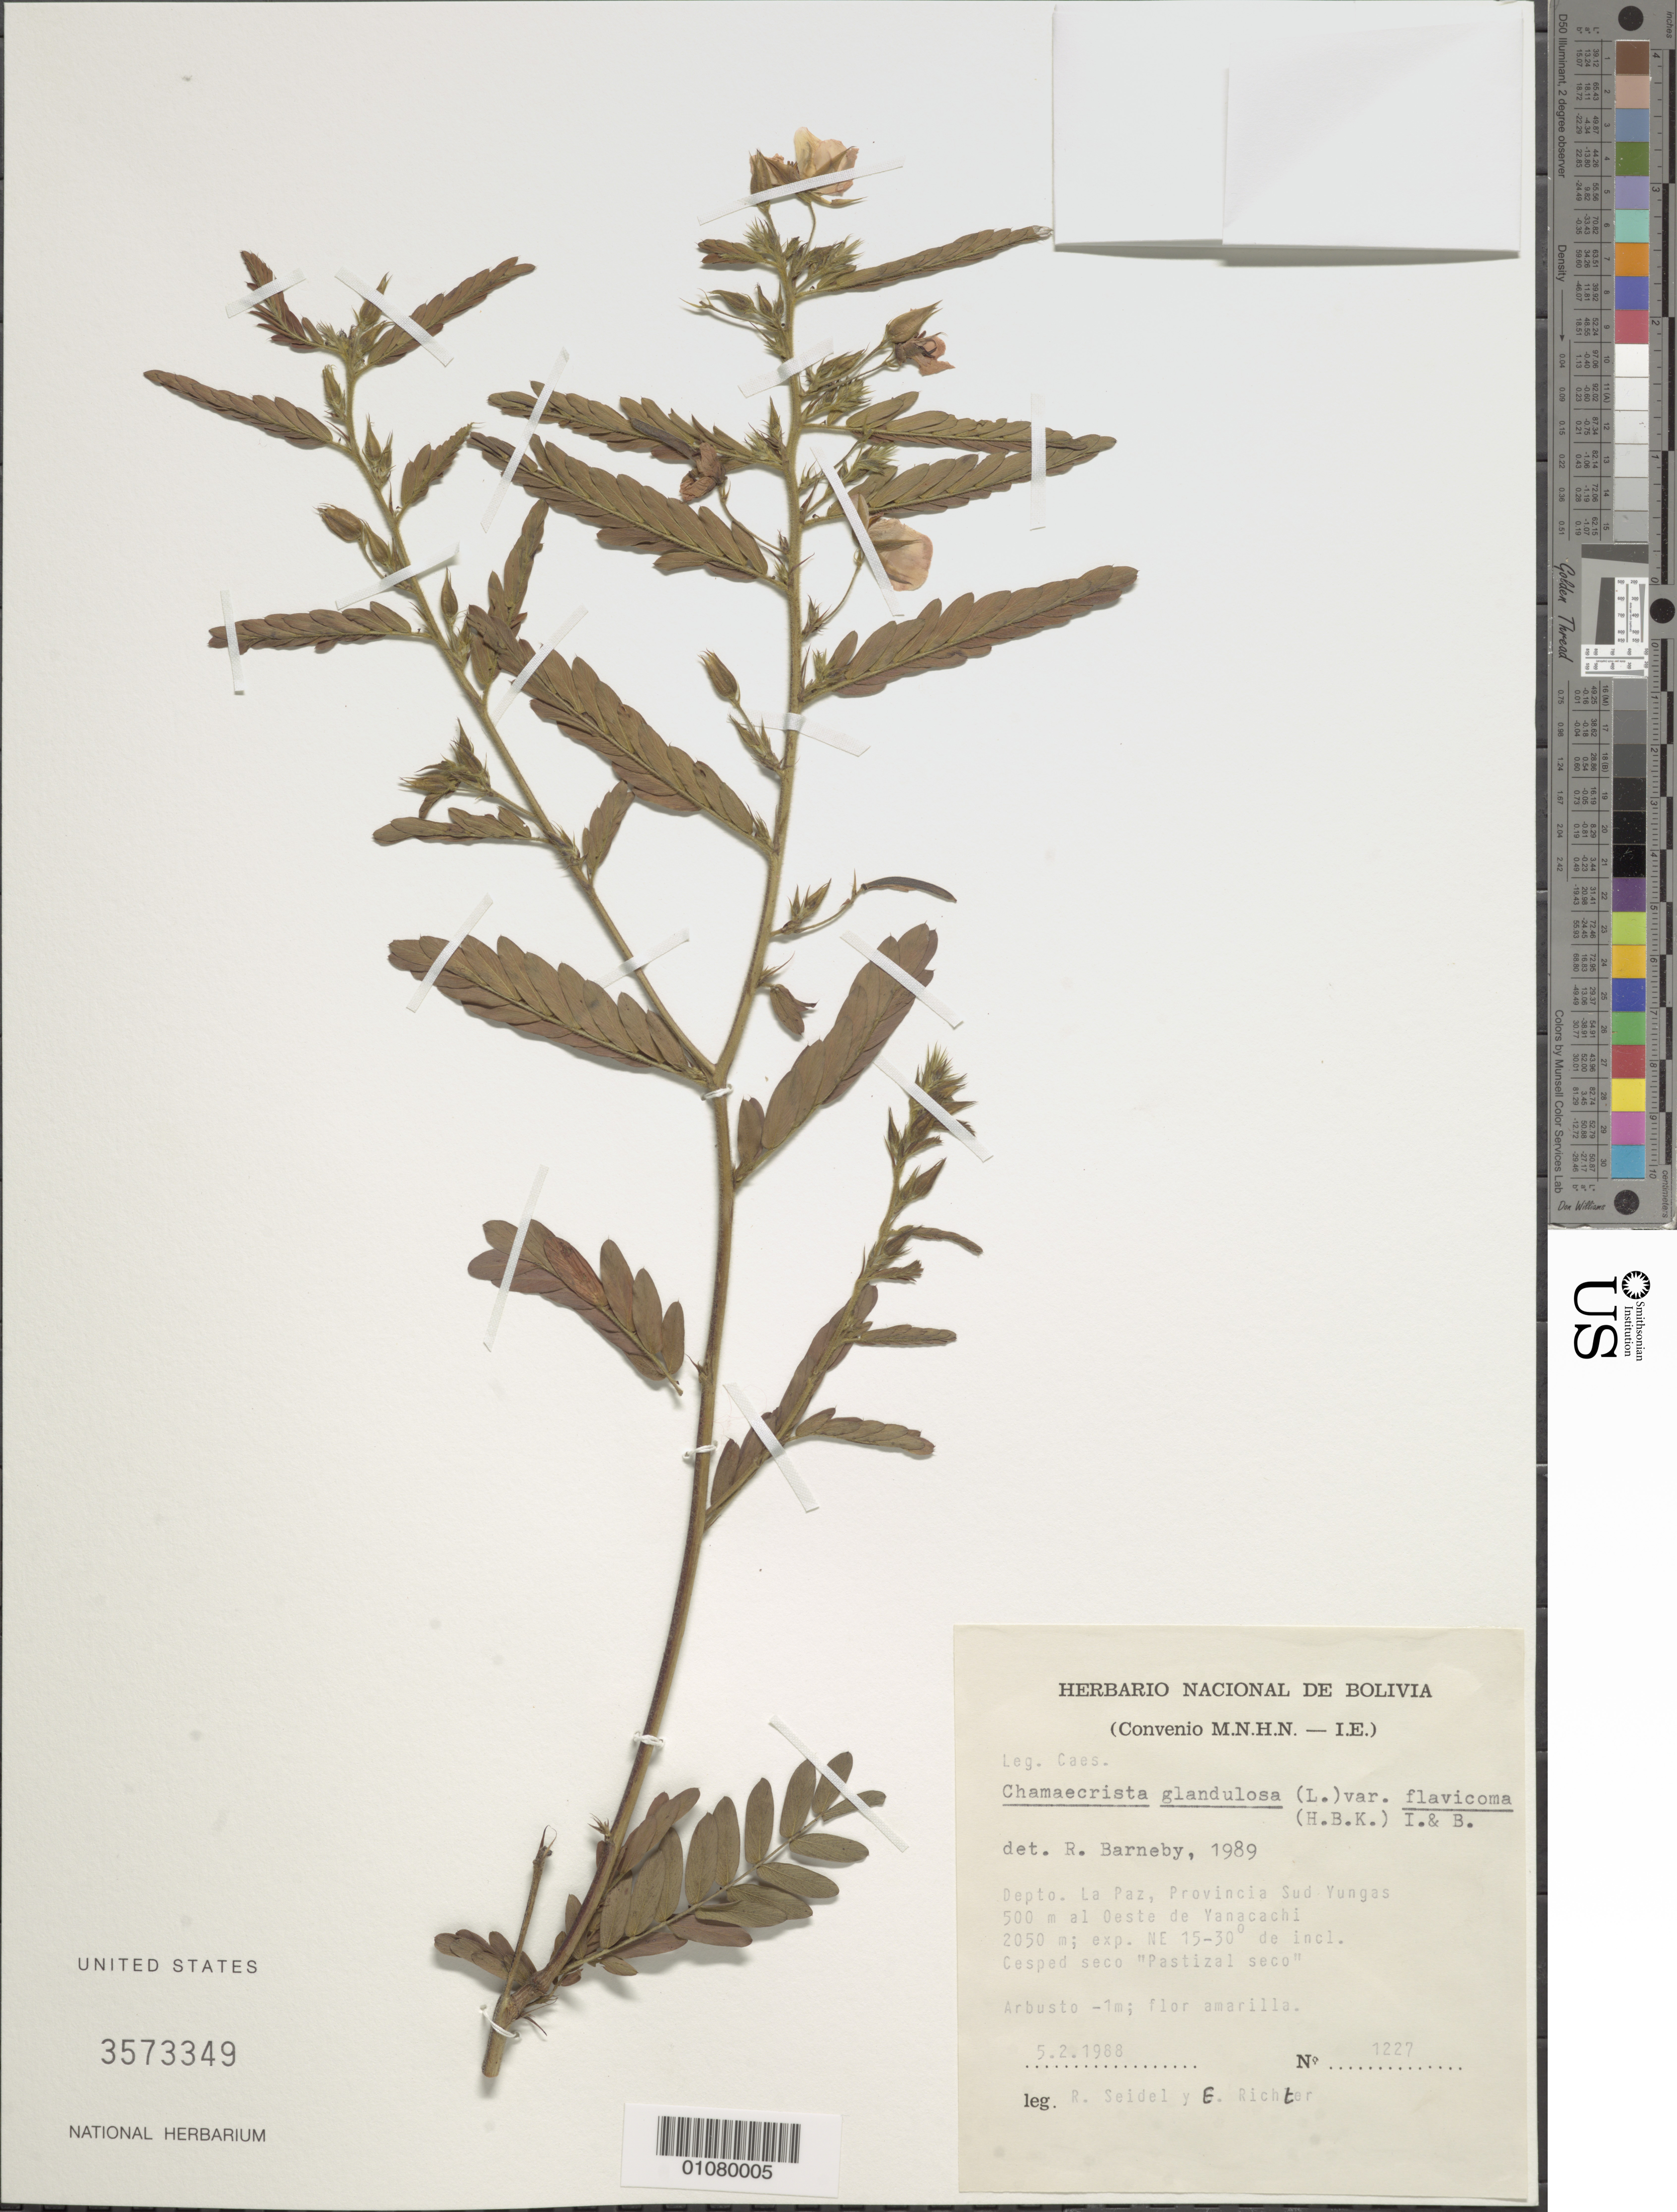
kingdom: Plantae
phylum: Tracheophyta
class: Magnoliopsida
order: Fabales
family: Fabaceae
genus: Chamaecrista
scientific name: Chamaecrista glandulosa var. flavicoma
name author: (Kunth) H.S. Irwin & Barneby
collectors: R. Seidel & E. Richter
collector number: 1227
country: Bolivia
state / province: La Paz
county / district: Sud Yungas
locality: Oeste de Yanacachi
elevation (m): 500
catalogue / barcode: US 3573349